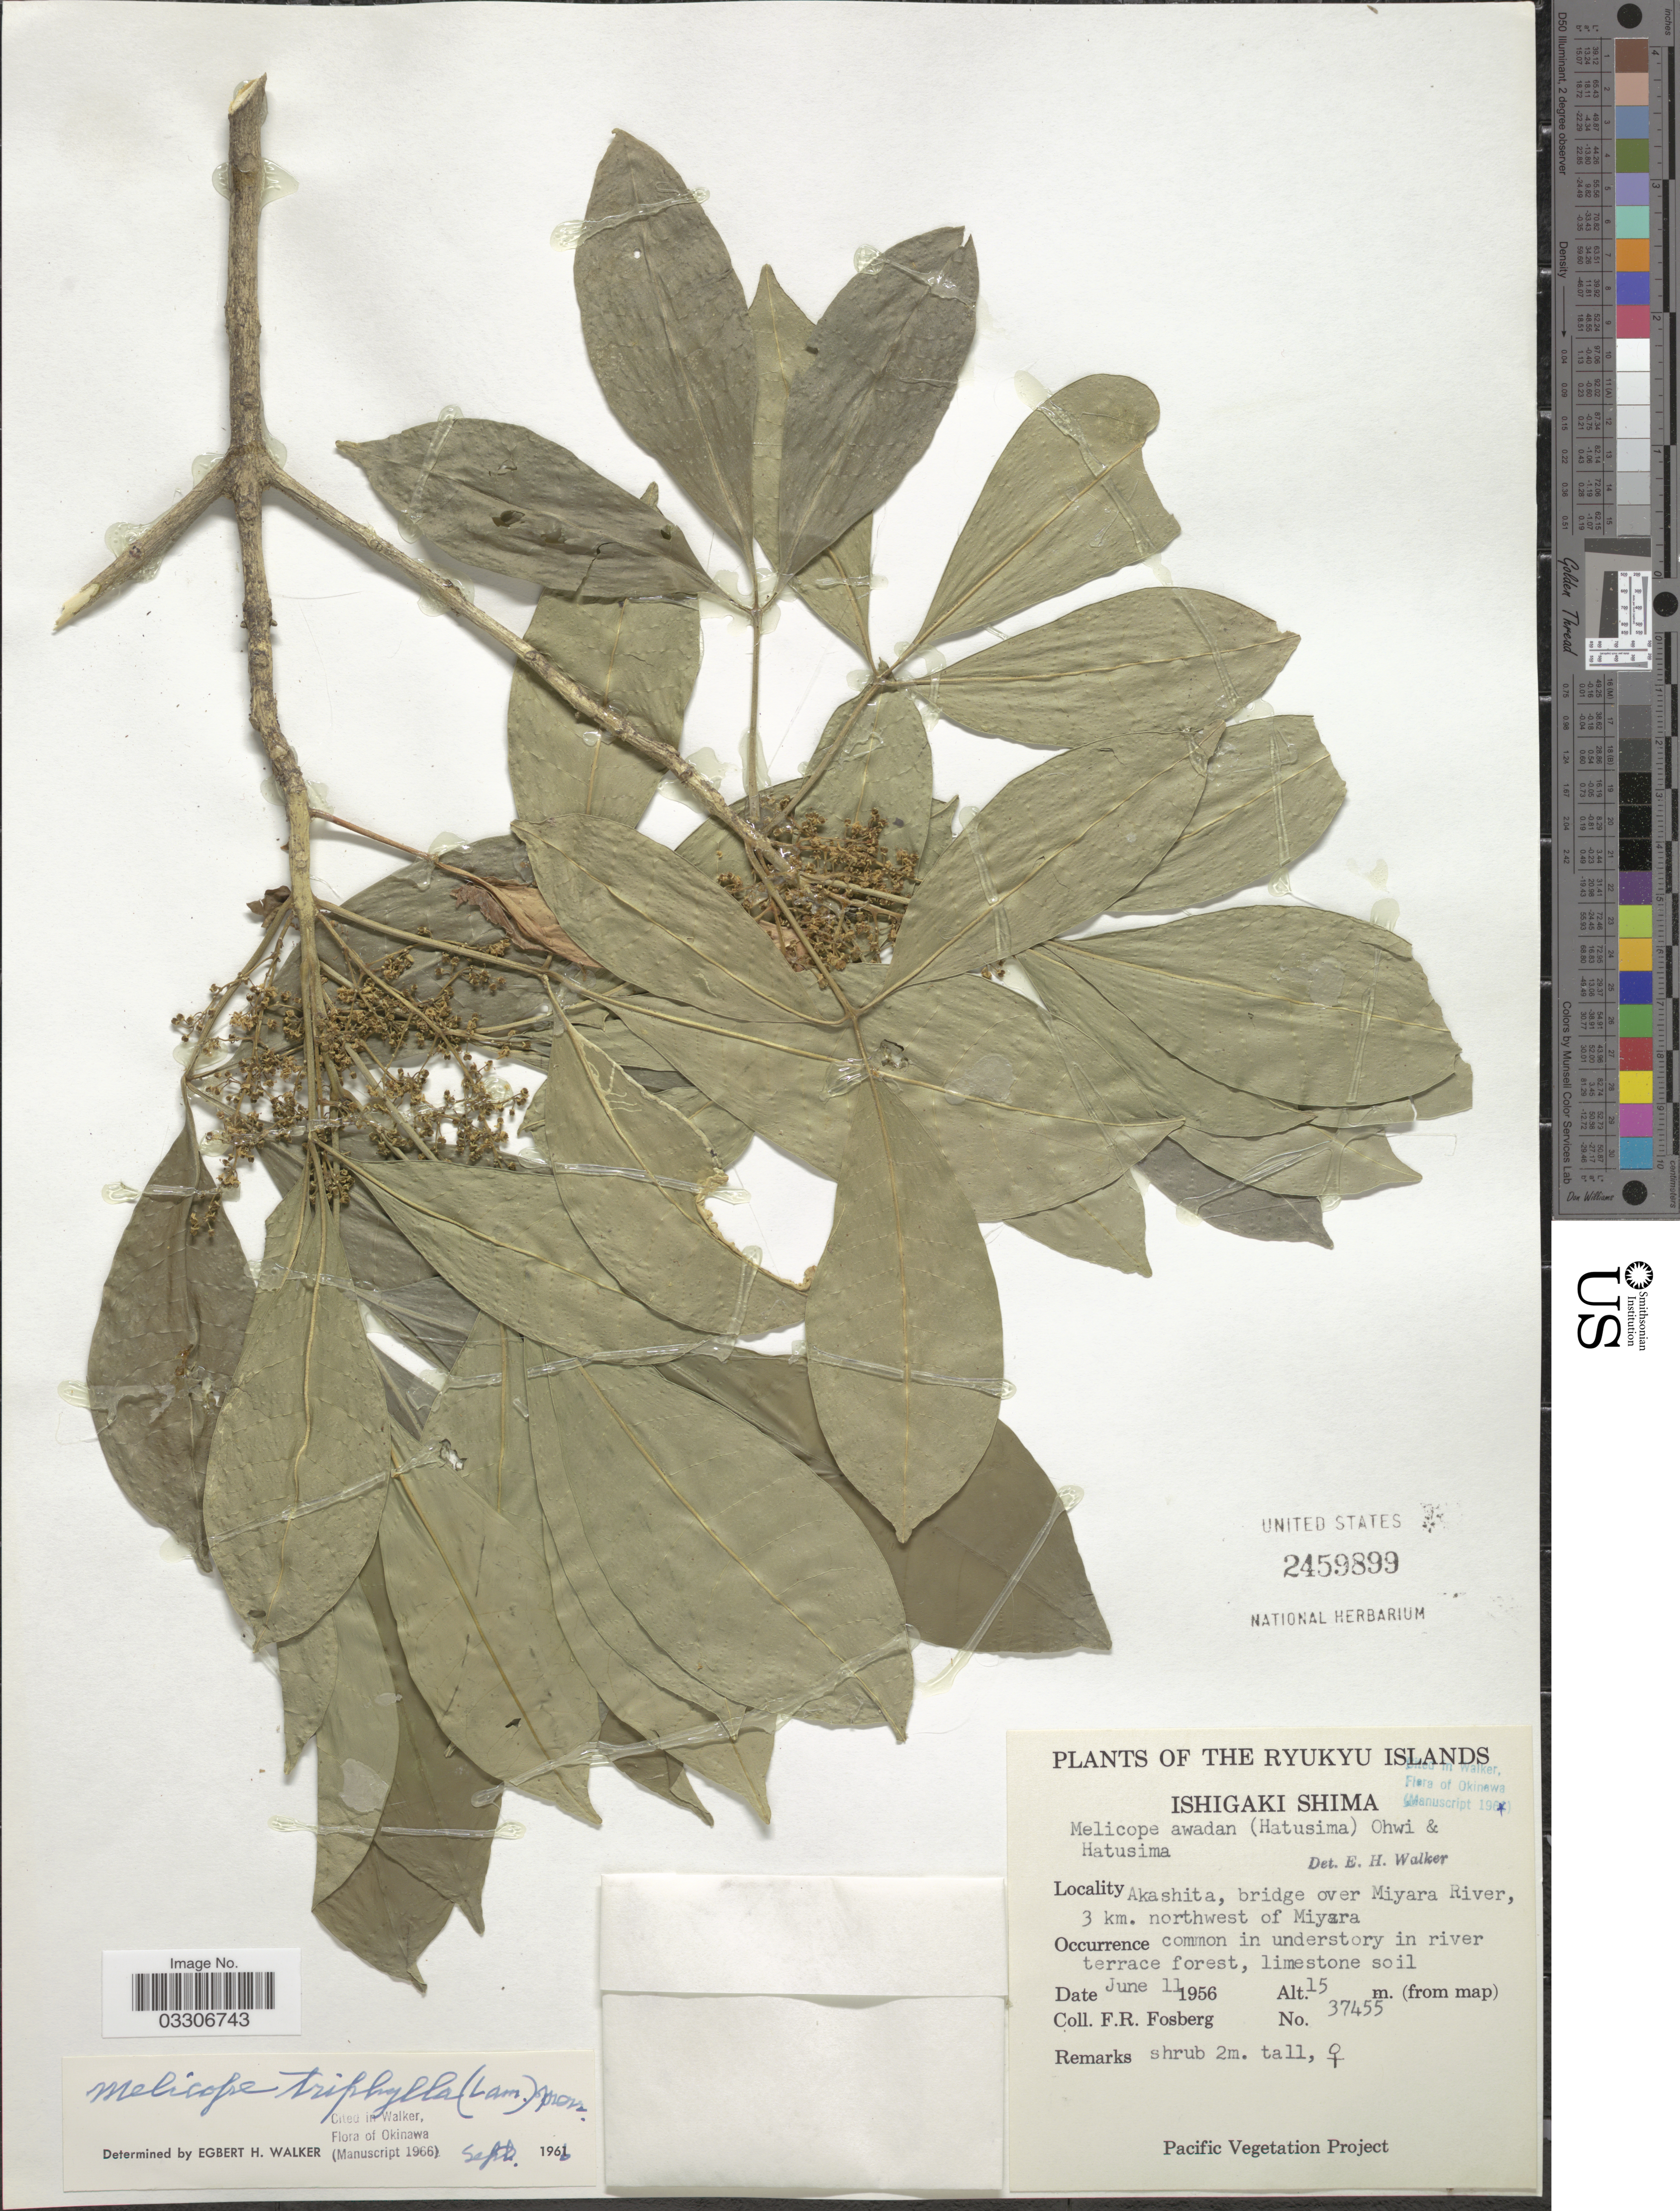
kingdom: Plantae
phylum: Tracheophyta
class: Magnoliopsida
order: Sapindales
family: Rutaceae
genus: Melicope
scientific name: Melicope triphylla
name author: (Lam.) Merr.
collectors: F. R. Fosberg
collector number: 37455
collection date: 1956-06-11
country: Japan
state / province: Okinawa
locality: Ryukyu Islands. Ishigaki Shima. Akashita, bridge over Miyara River, 3 km. northwest of Miyara.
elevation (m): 15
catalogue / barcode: US 2459899